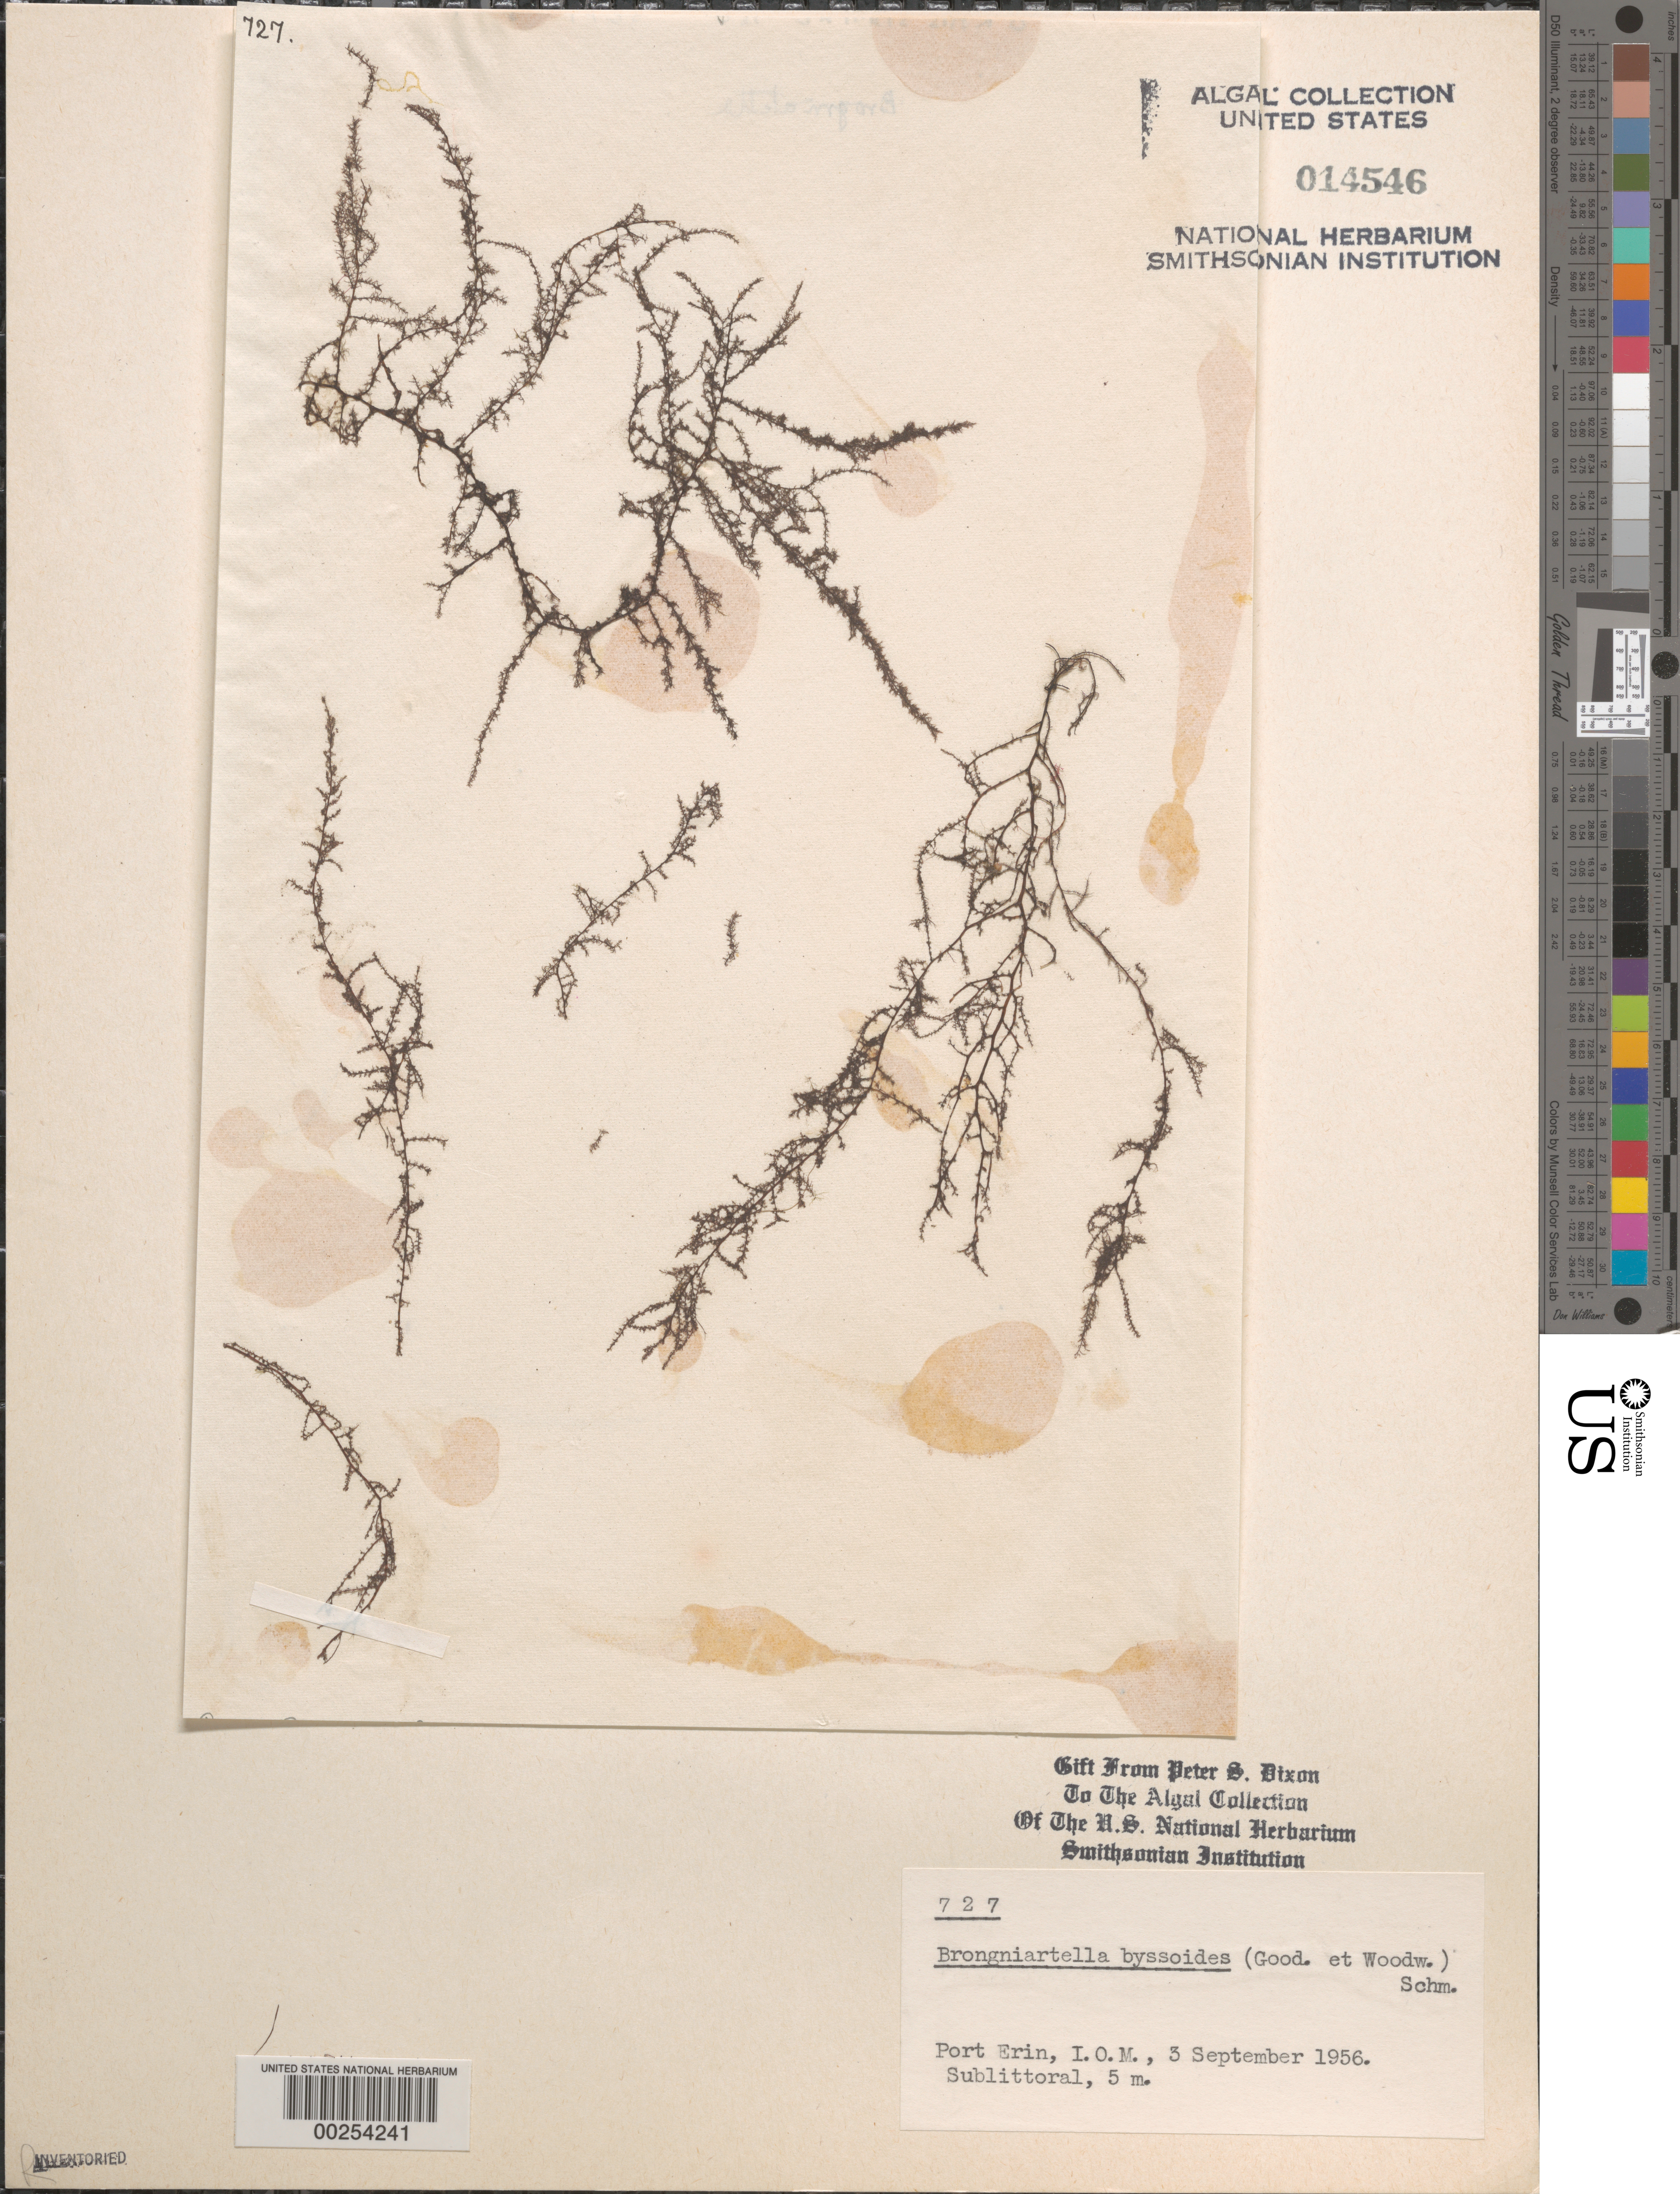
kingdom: Plantae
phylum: Rhodophyta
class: Florideophyceae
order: Ceramiales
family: Rhodomelaceae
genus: Brongniartella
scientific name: Brongniartella byssoides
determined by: Dixon, P. S.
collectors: P. S. Dixon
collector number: PSD 727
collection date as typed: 03 Sep 1956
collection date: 1956-09-03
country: United Kingdom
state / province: England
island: Isle of Man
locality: Port Erin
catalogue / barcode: US 14546